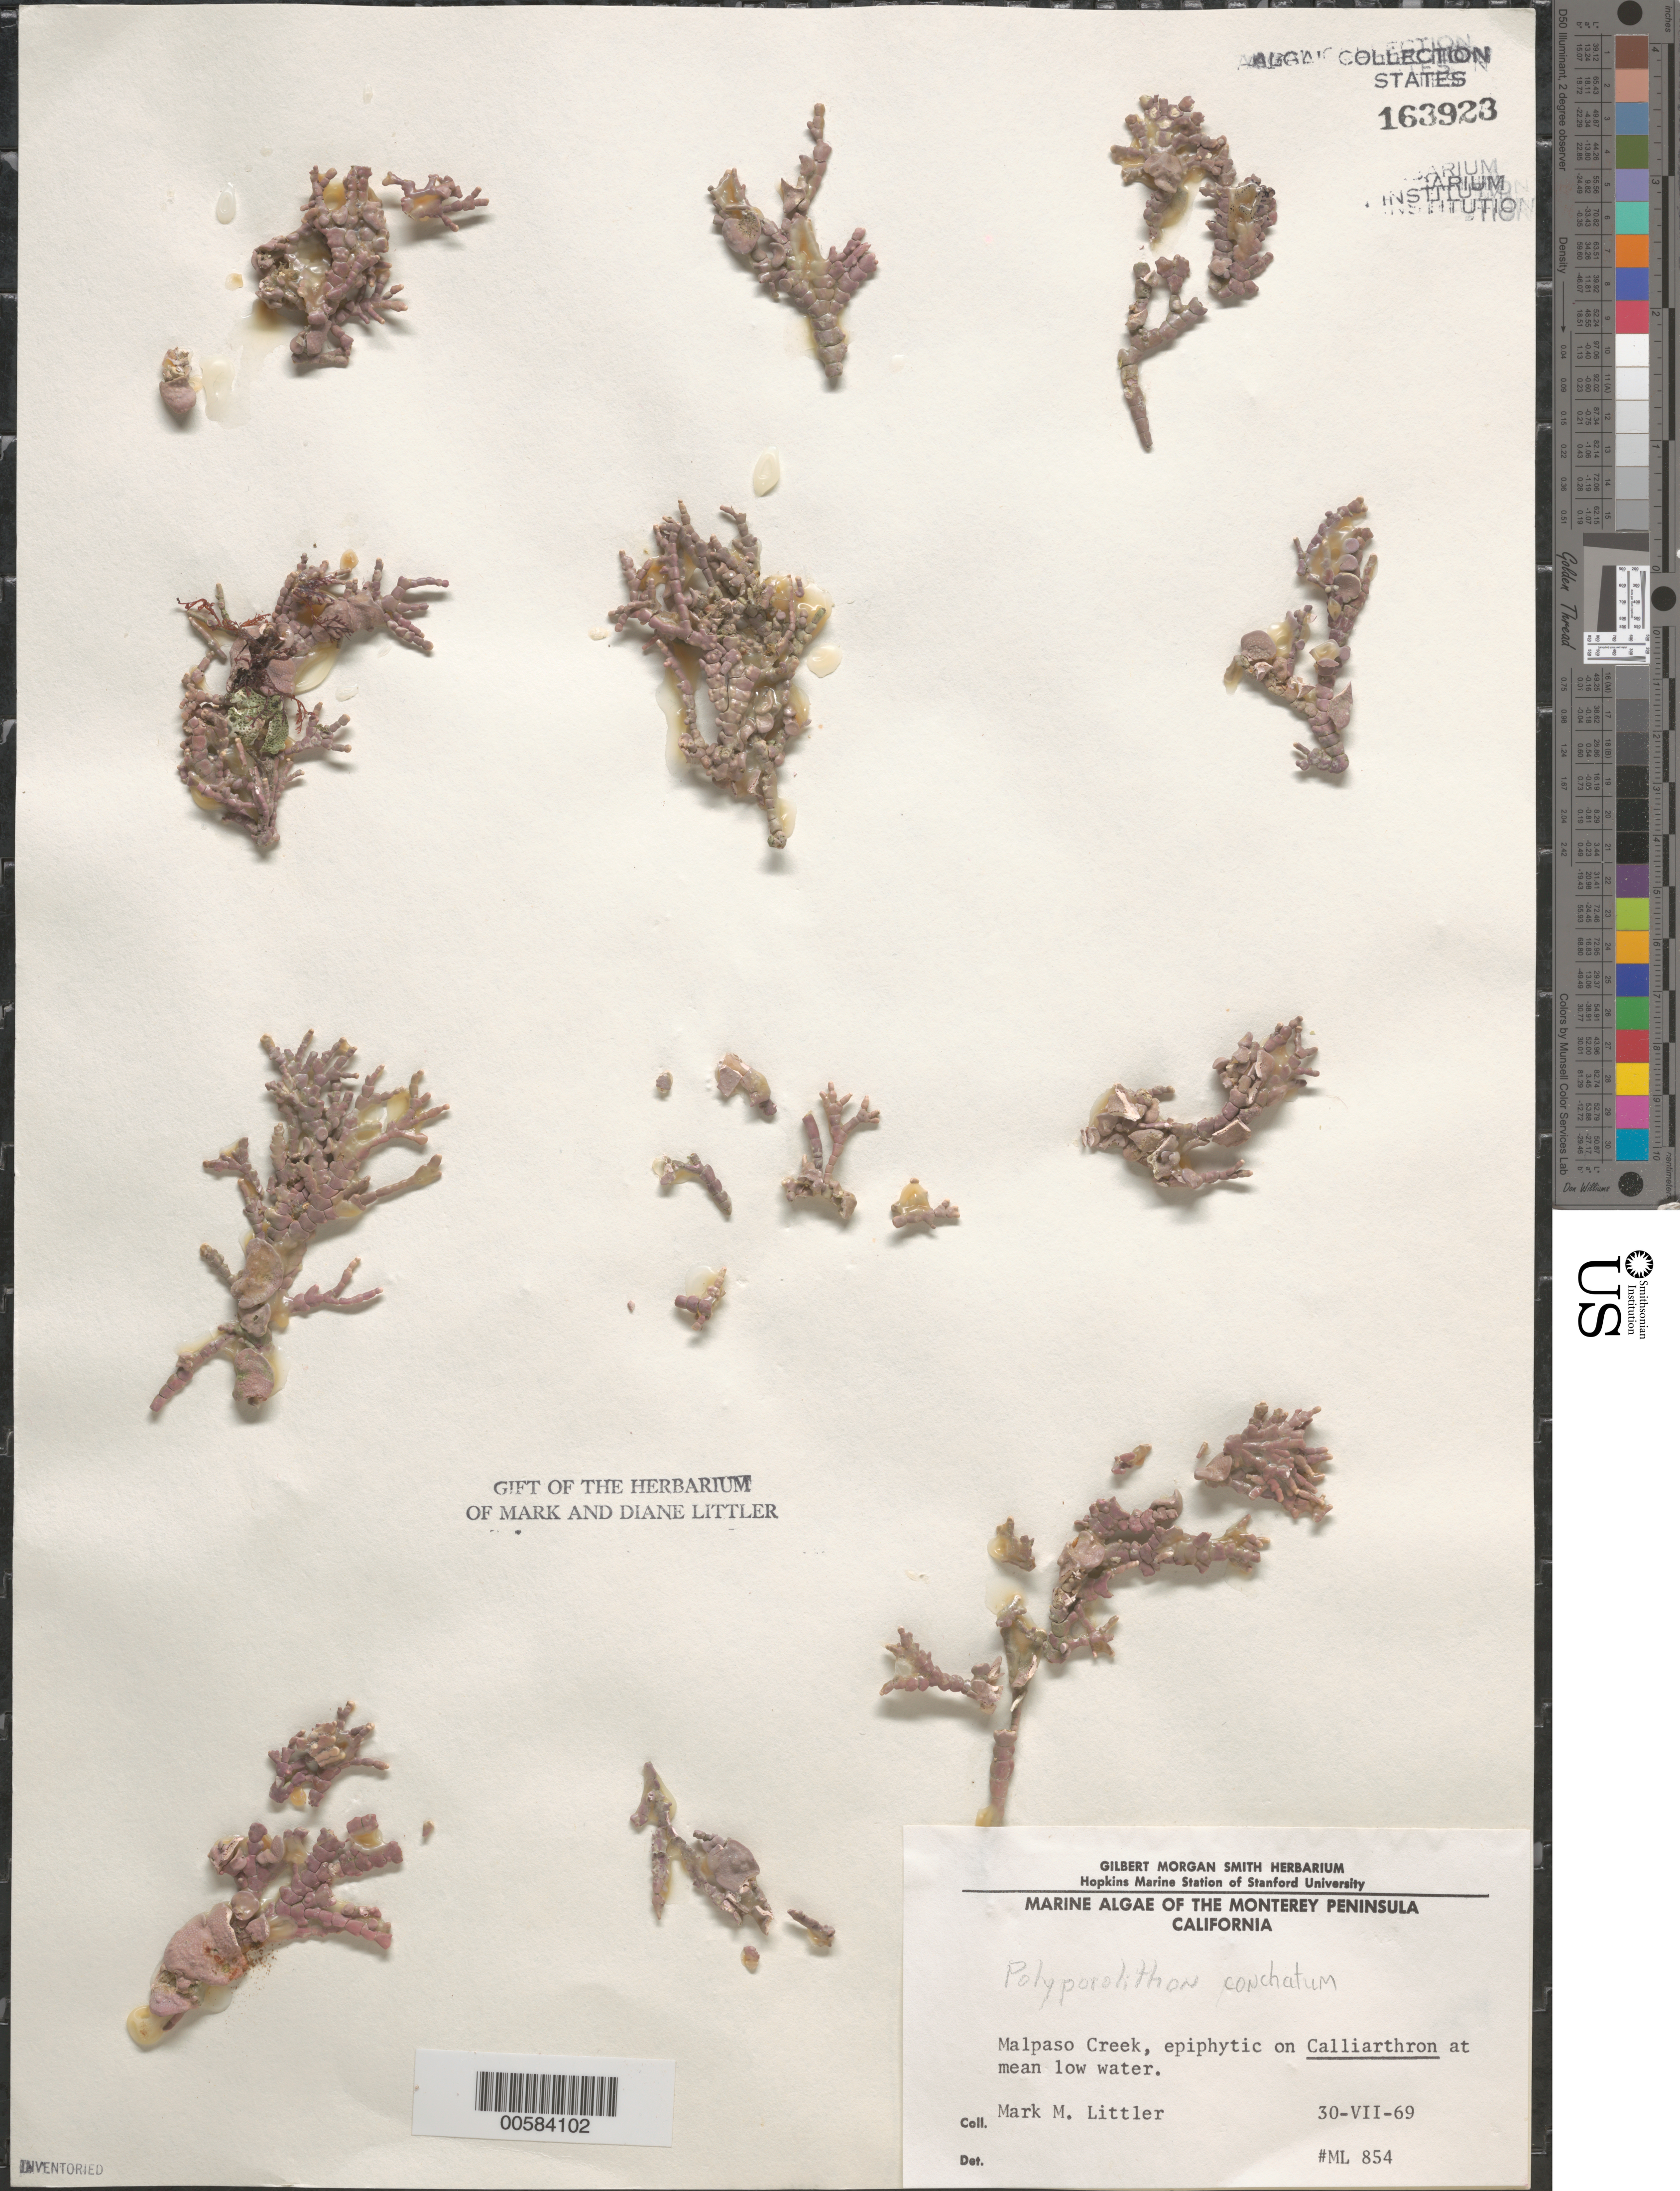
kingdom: Plantae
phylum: Rhodophyta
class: Florideophyceae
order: Corallinales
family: Mesophyllumaceae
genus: Mesophyllum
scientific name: Mesophyllum conchatum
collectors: M. M. Littler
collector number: ML 854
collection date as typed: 30 Jul 1969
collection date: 1969-07-30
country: United States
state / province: California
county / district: Monterey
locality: Malpaso Creek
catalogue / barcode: US 163923